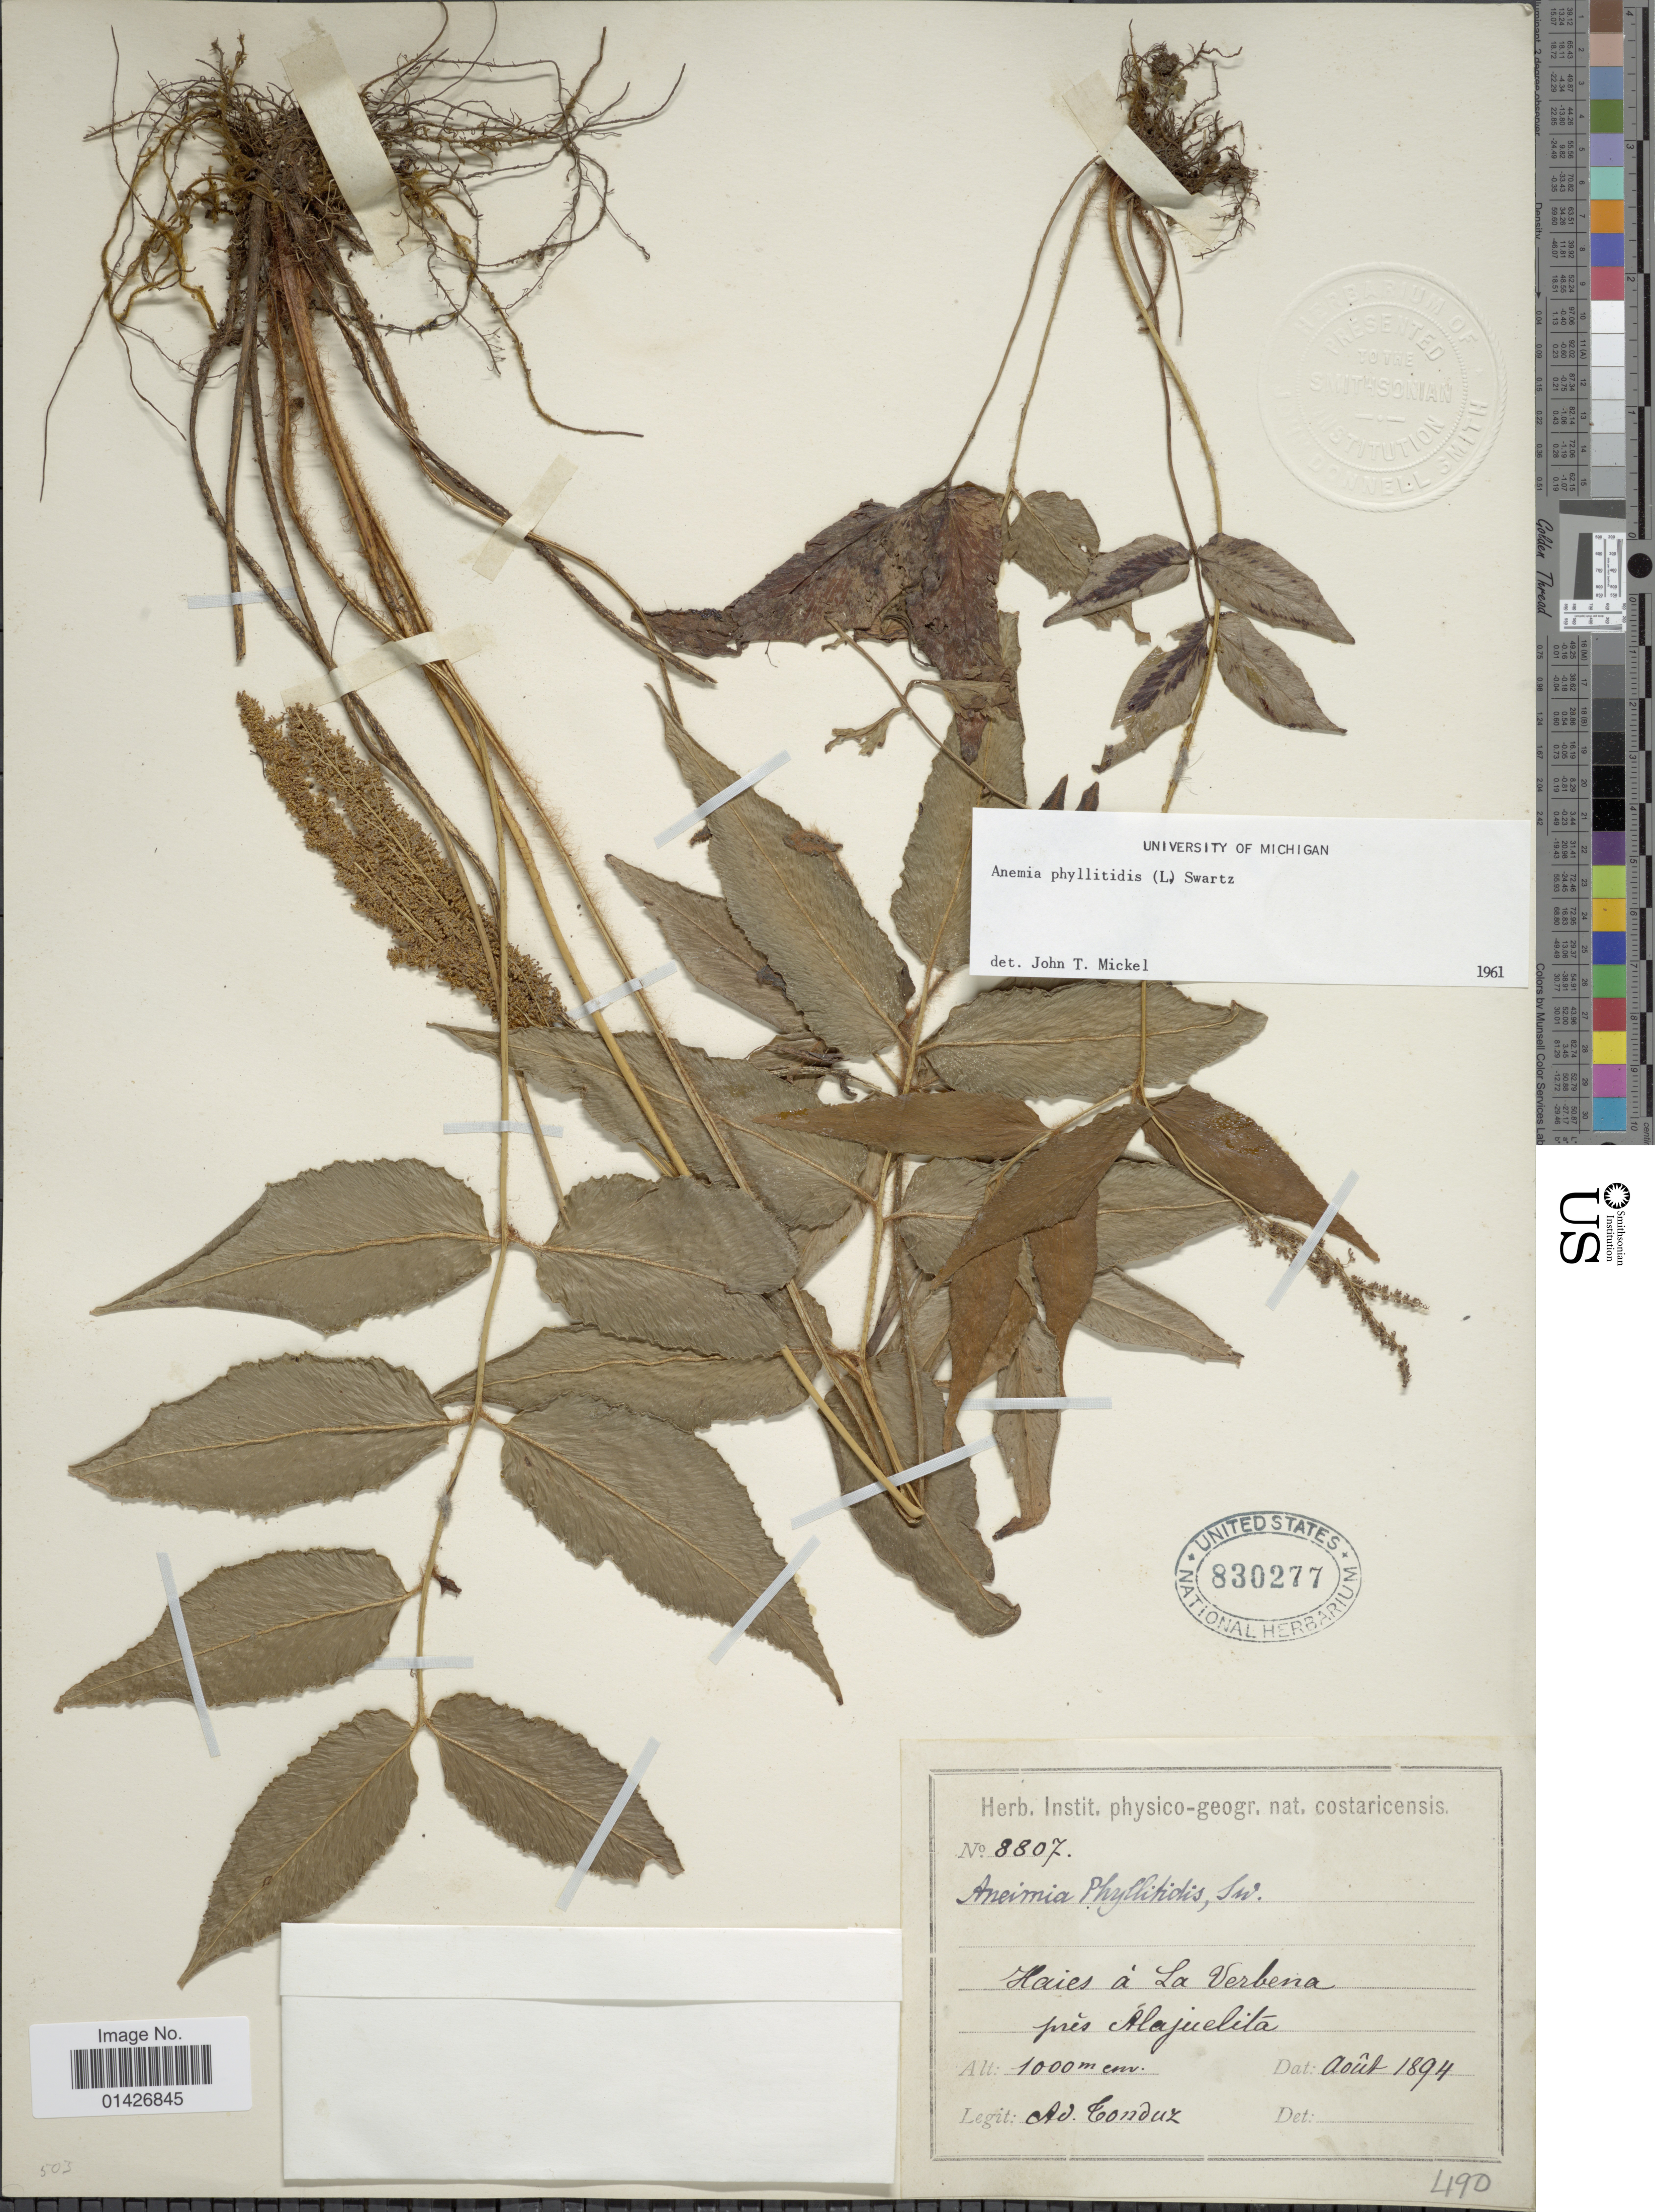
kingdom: Plantae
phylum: Tracheophyta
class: Polypodiopsida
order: Schizaeales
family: Anemiaceae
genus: Anemia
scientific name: Anemia phyllitidis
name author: (L.) Sw.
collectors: A. Tonduz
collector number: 8807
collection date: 1894-08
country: Costa Rica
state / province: Alajuela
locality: Haies a La Verbena pres Alajuelita.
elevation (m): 1000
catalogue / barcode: US 830277